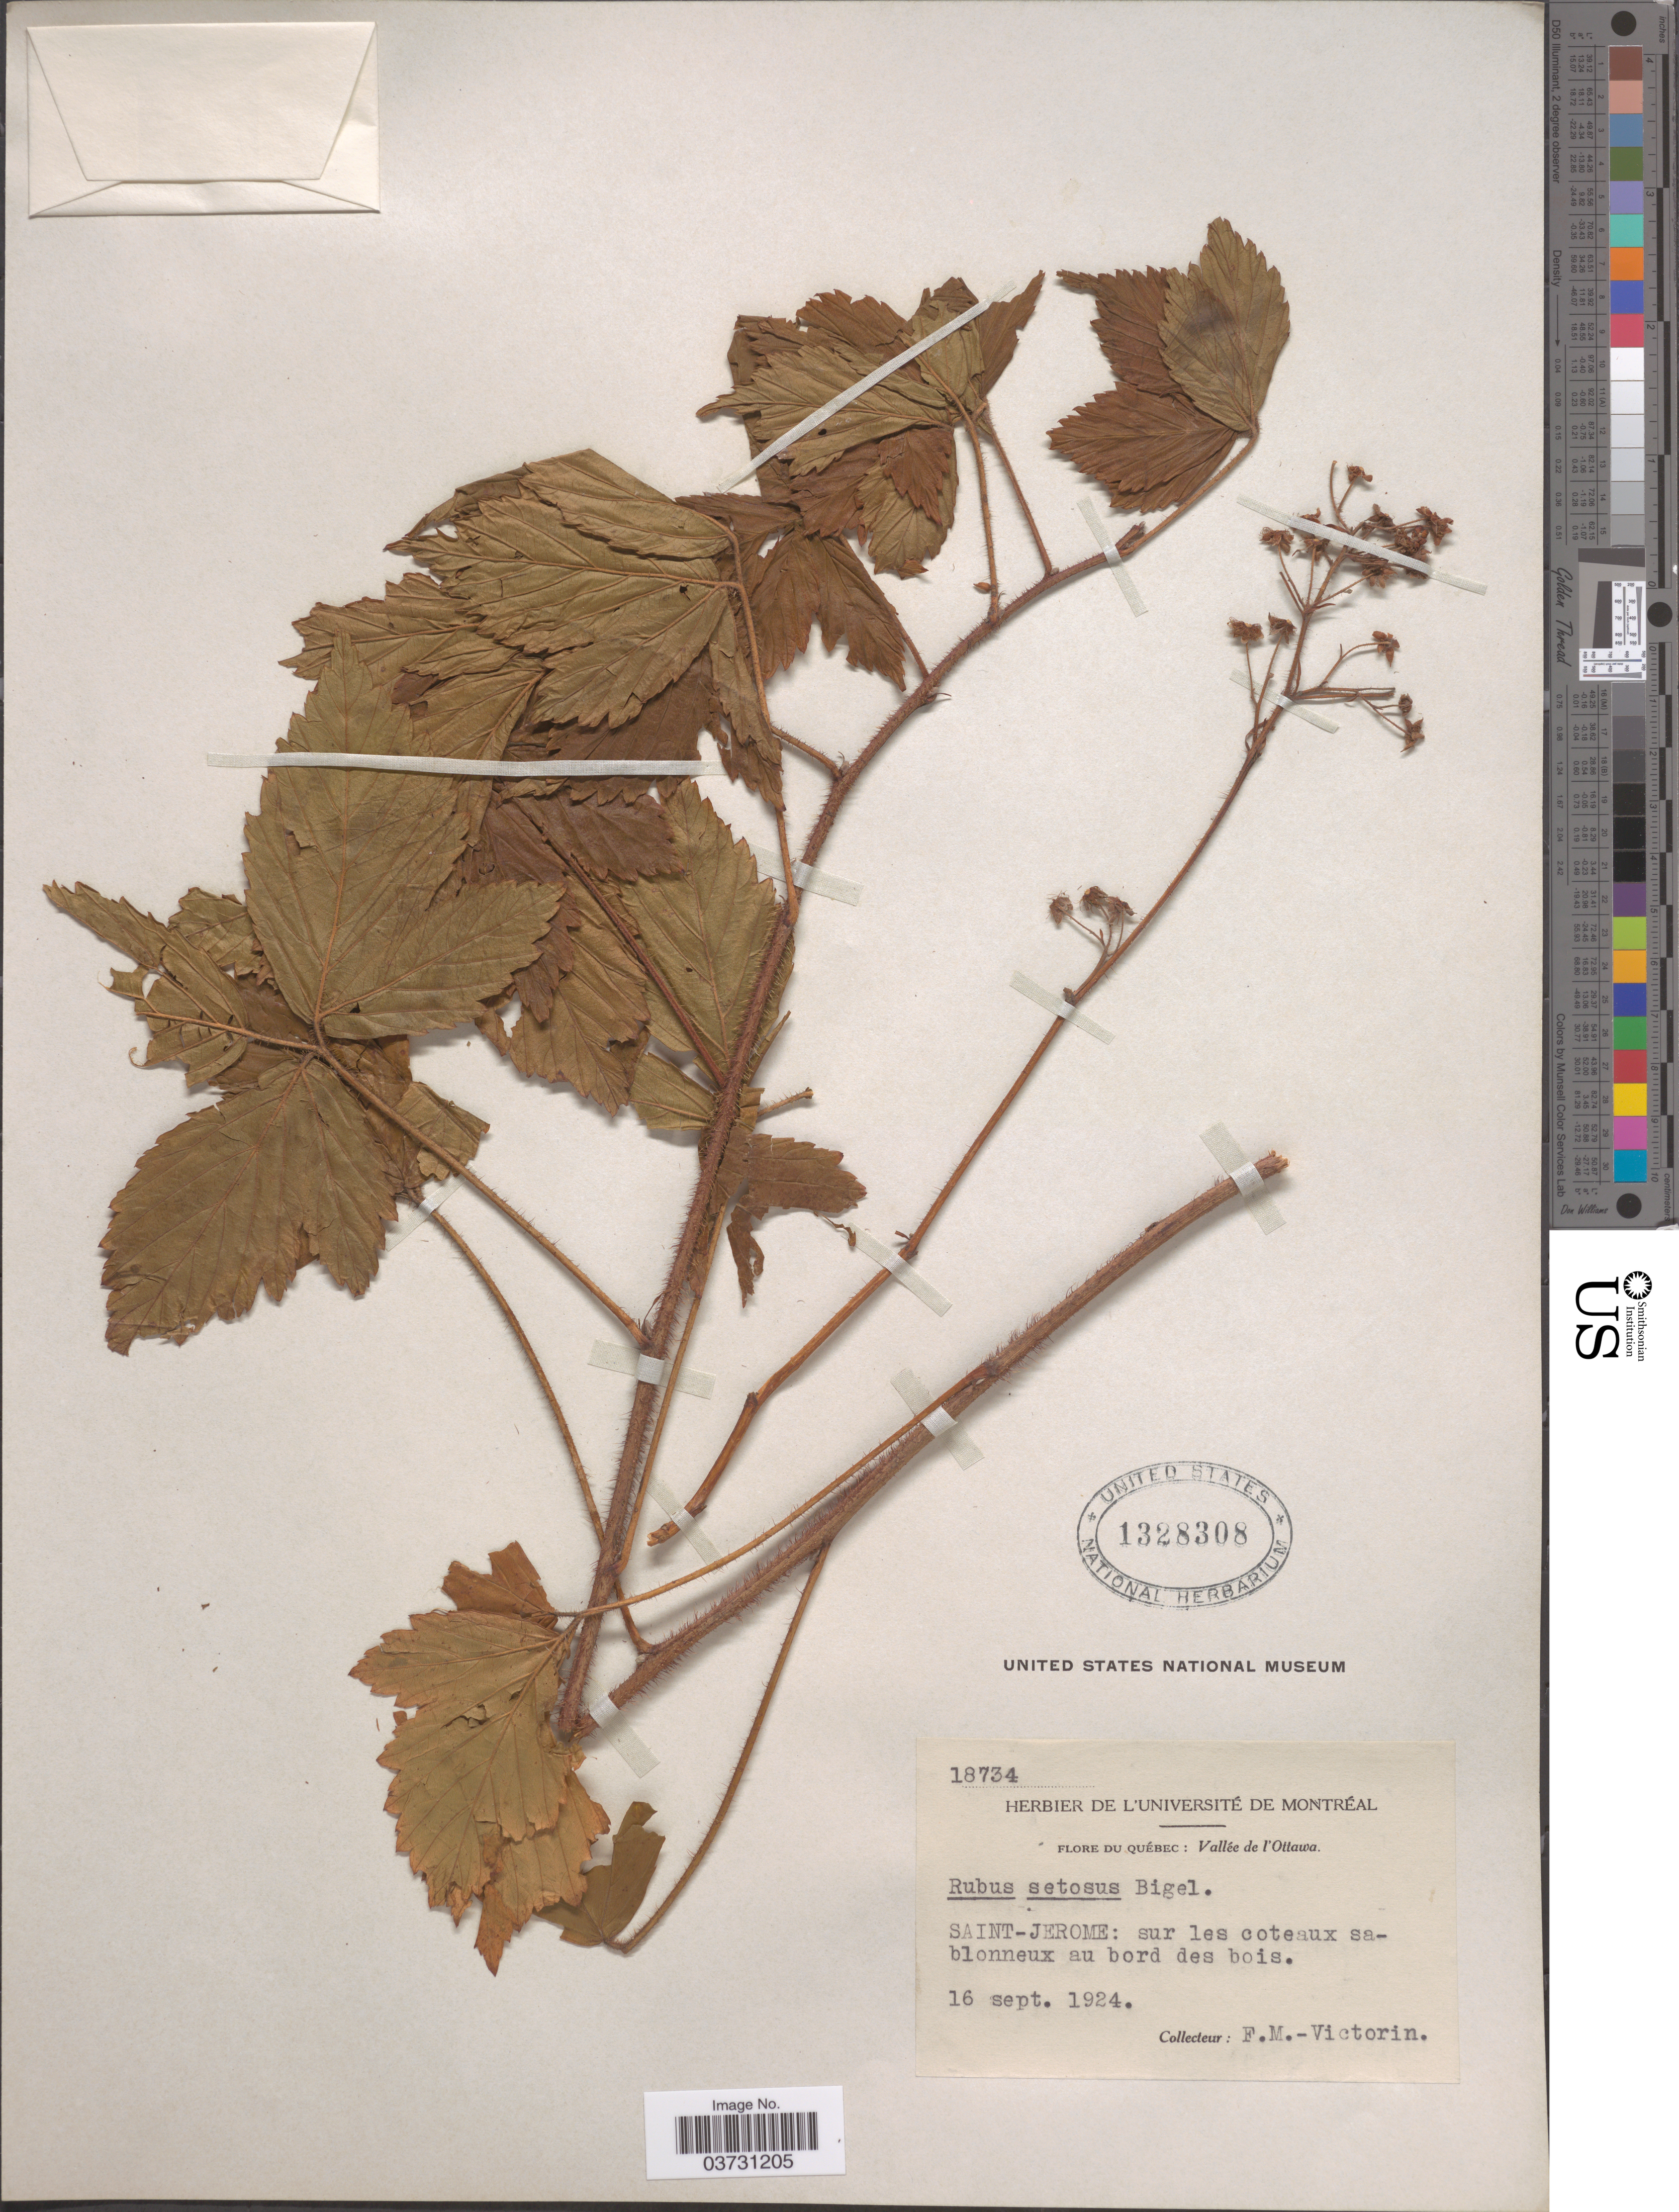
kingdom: Plantae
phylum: Tracheophyta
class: Magnoliopsida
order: Rosales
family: Rosaceae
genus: Rubus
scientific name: Rubus setosus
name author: Bigelow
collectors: F. Marie-Victorin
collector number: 18734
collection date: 1924-09-16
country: Canada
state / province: Quebec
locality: Vallée de l'Ottawa. Saint-Jerome: sur les coteaux sablonneux au bord des bois.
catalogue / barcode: US 1328308